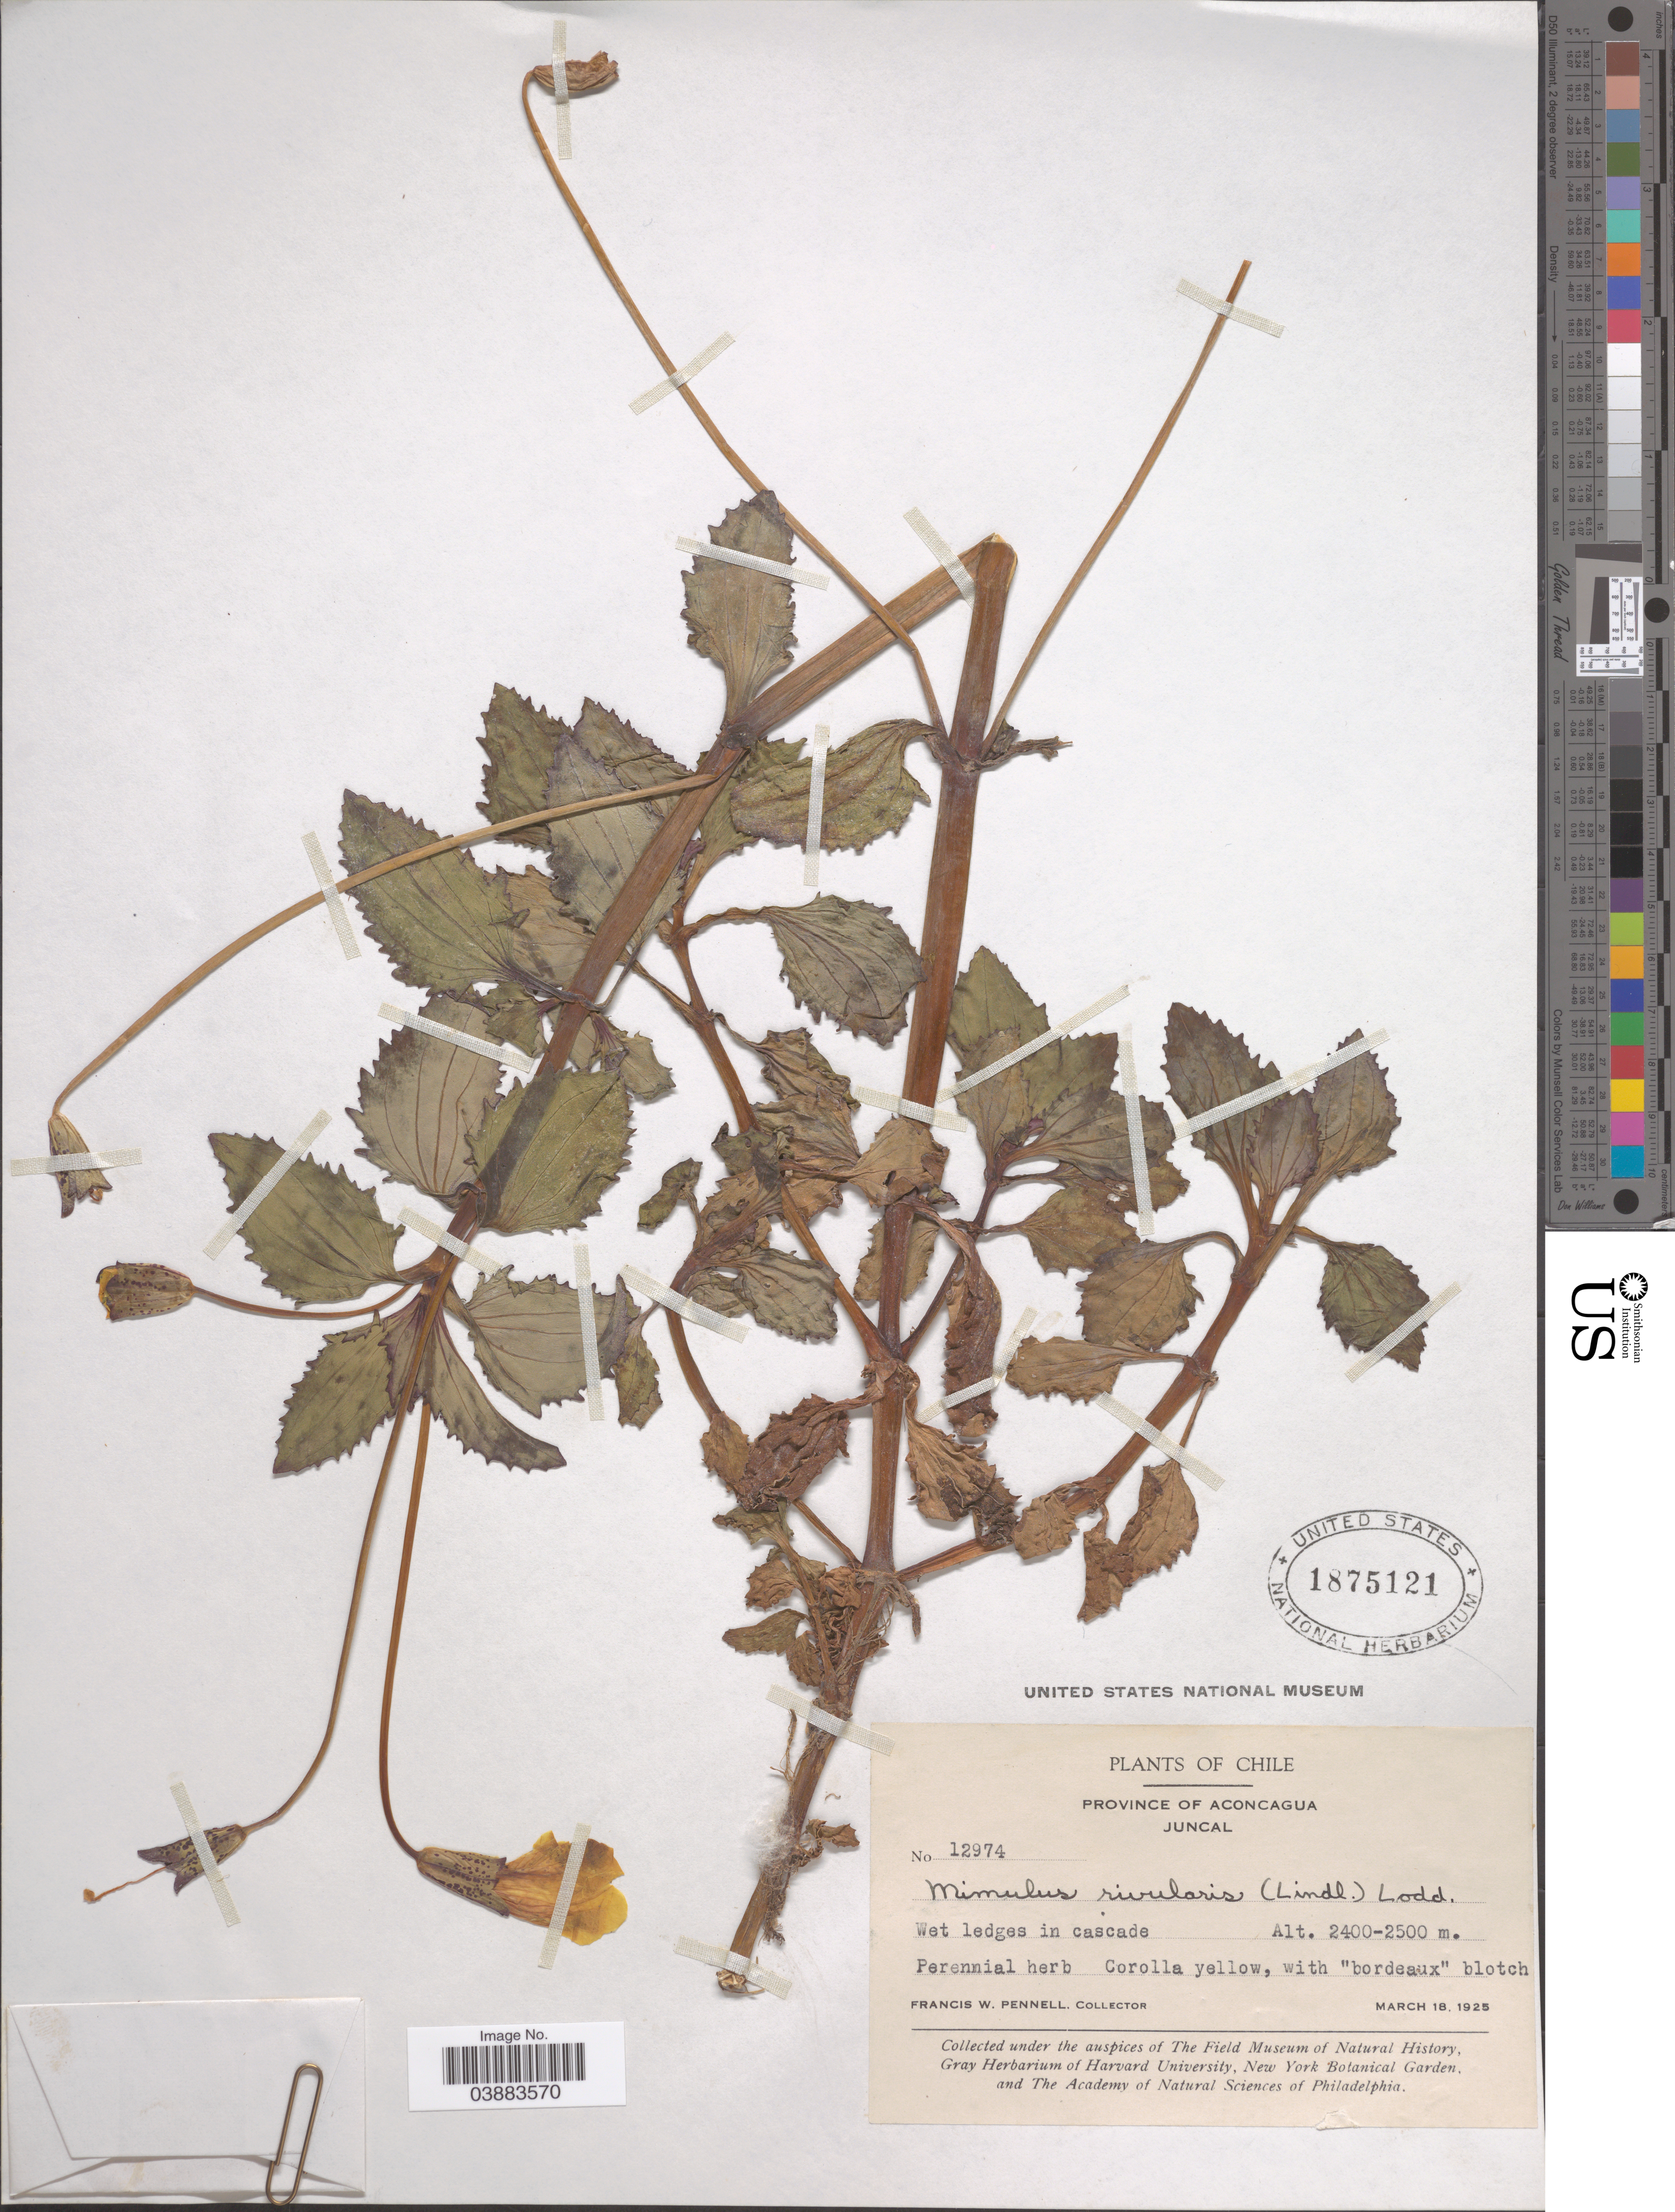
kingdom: Plantae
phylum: Tracheophyta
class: Magnoliopsida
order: Lamiales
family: Phrymaceae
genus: Mimulus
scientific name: Mimulus luteus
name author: L.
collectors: F. W. Pennell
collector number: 12974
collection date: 1925-03-18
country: Chile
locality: Province of Aconcagua. Juncal.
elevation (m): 2400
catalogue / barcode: US 1875121